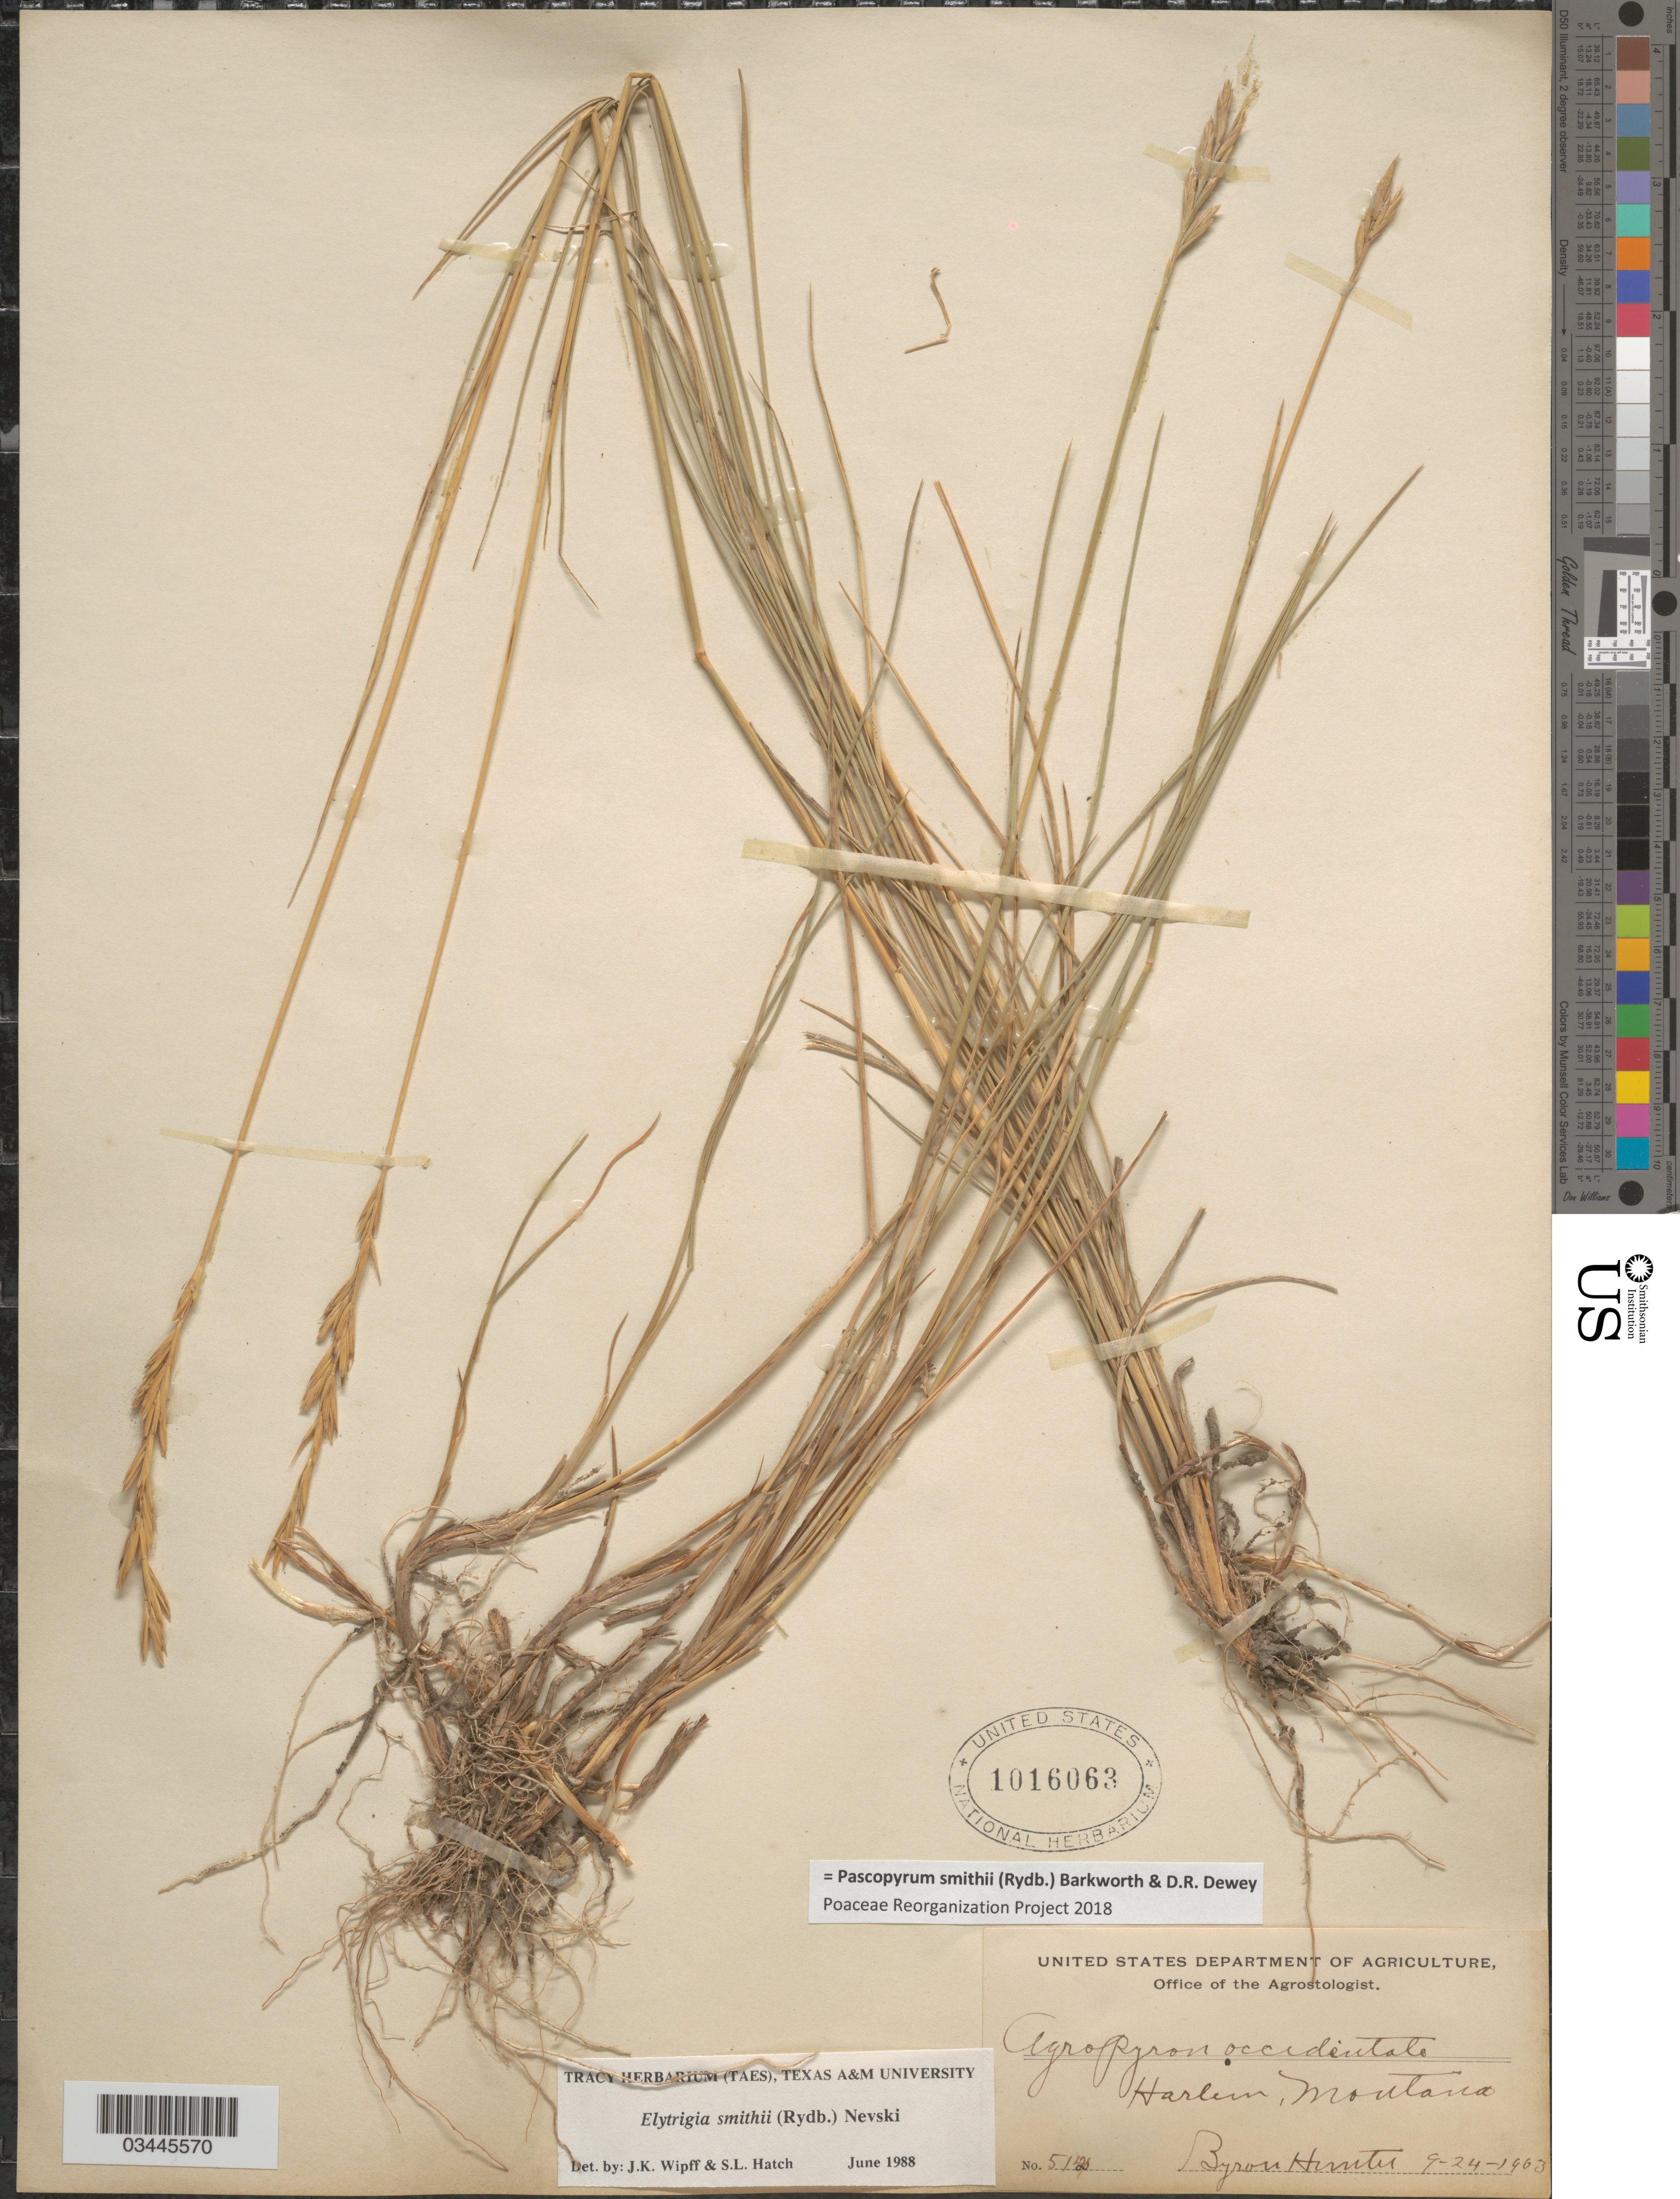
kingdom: Plantae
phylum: Tracheophyta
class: Liliopsida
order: Poales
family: Poaceae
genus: Pascopyrum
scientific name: Pascopyrum smithii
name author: (Rydb.) Barkworth & Dewey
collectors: B. Hunter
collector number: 512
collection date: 1963-09-24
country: United States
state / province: Montana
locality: Harlem.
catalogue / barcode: US 1016063